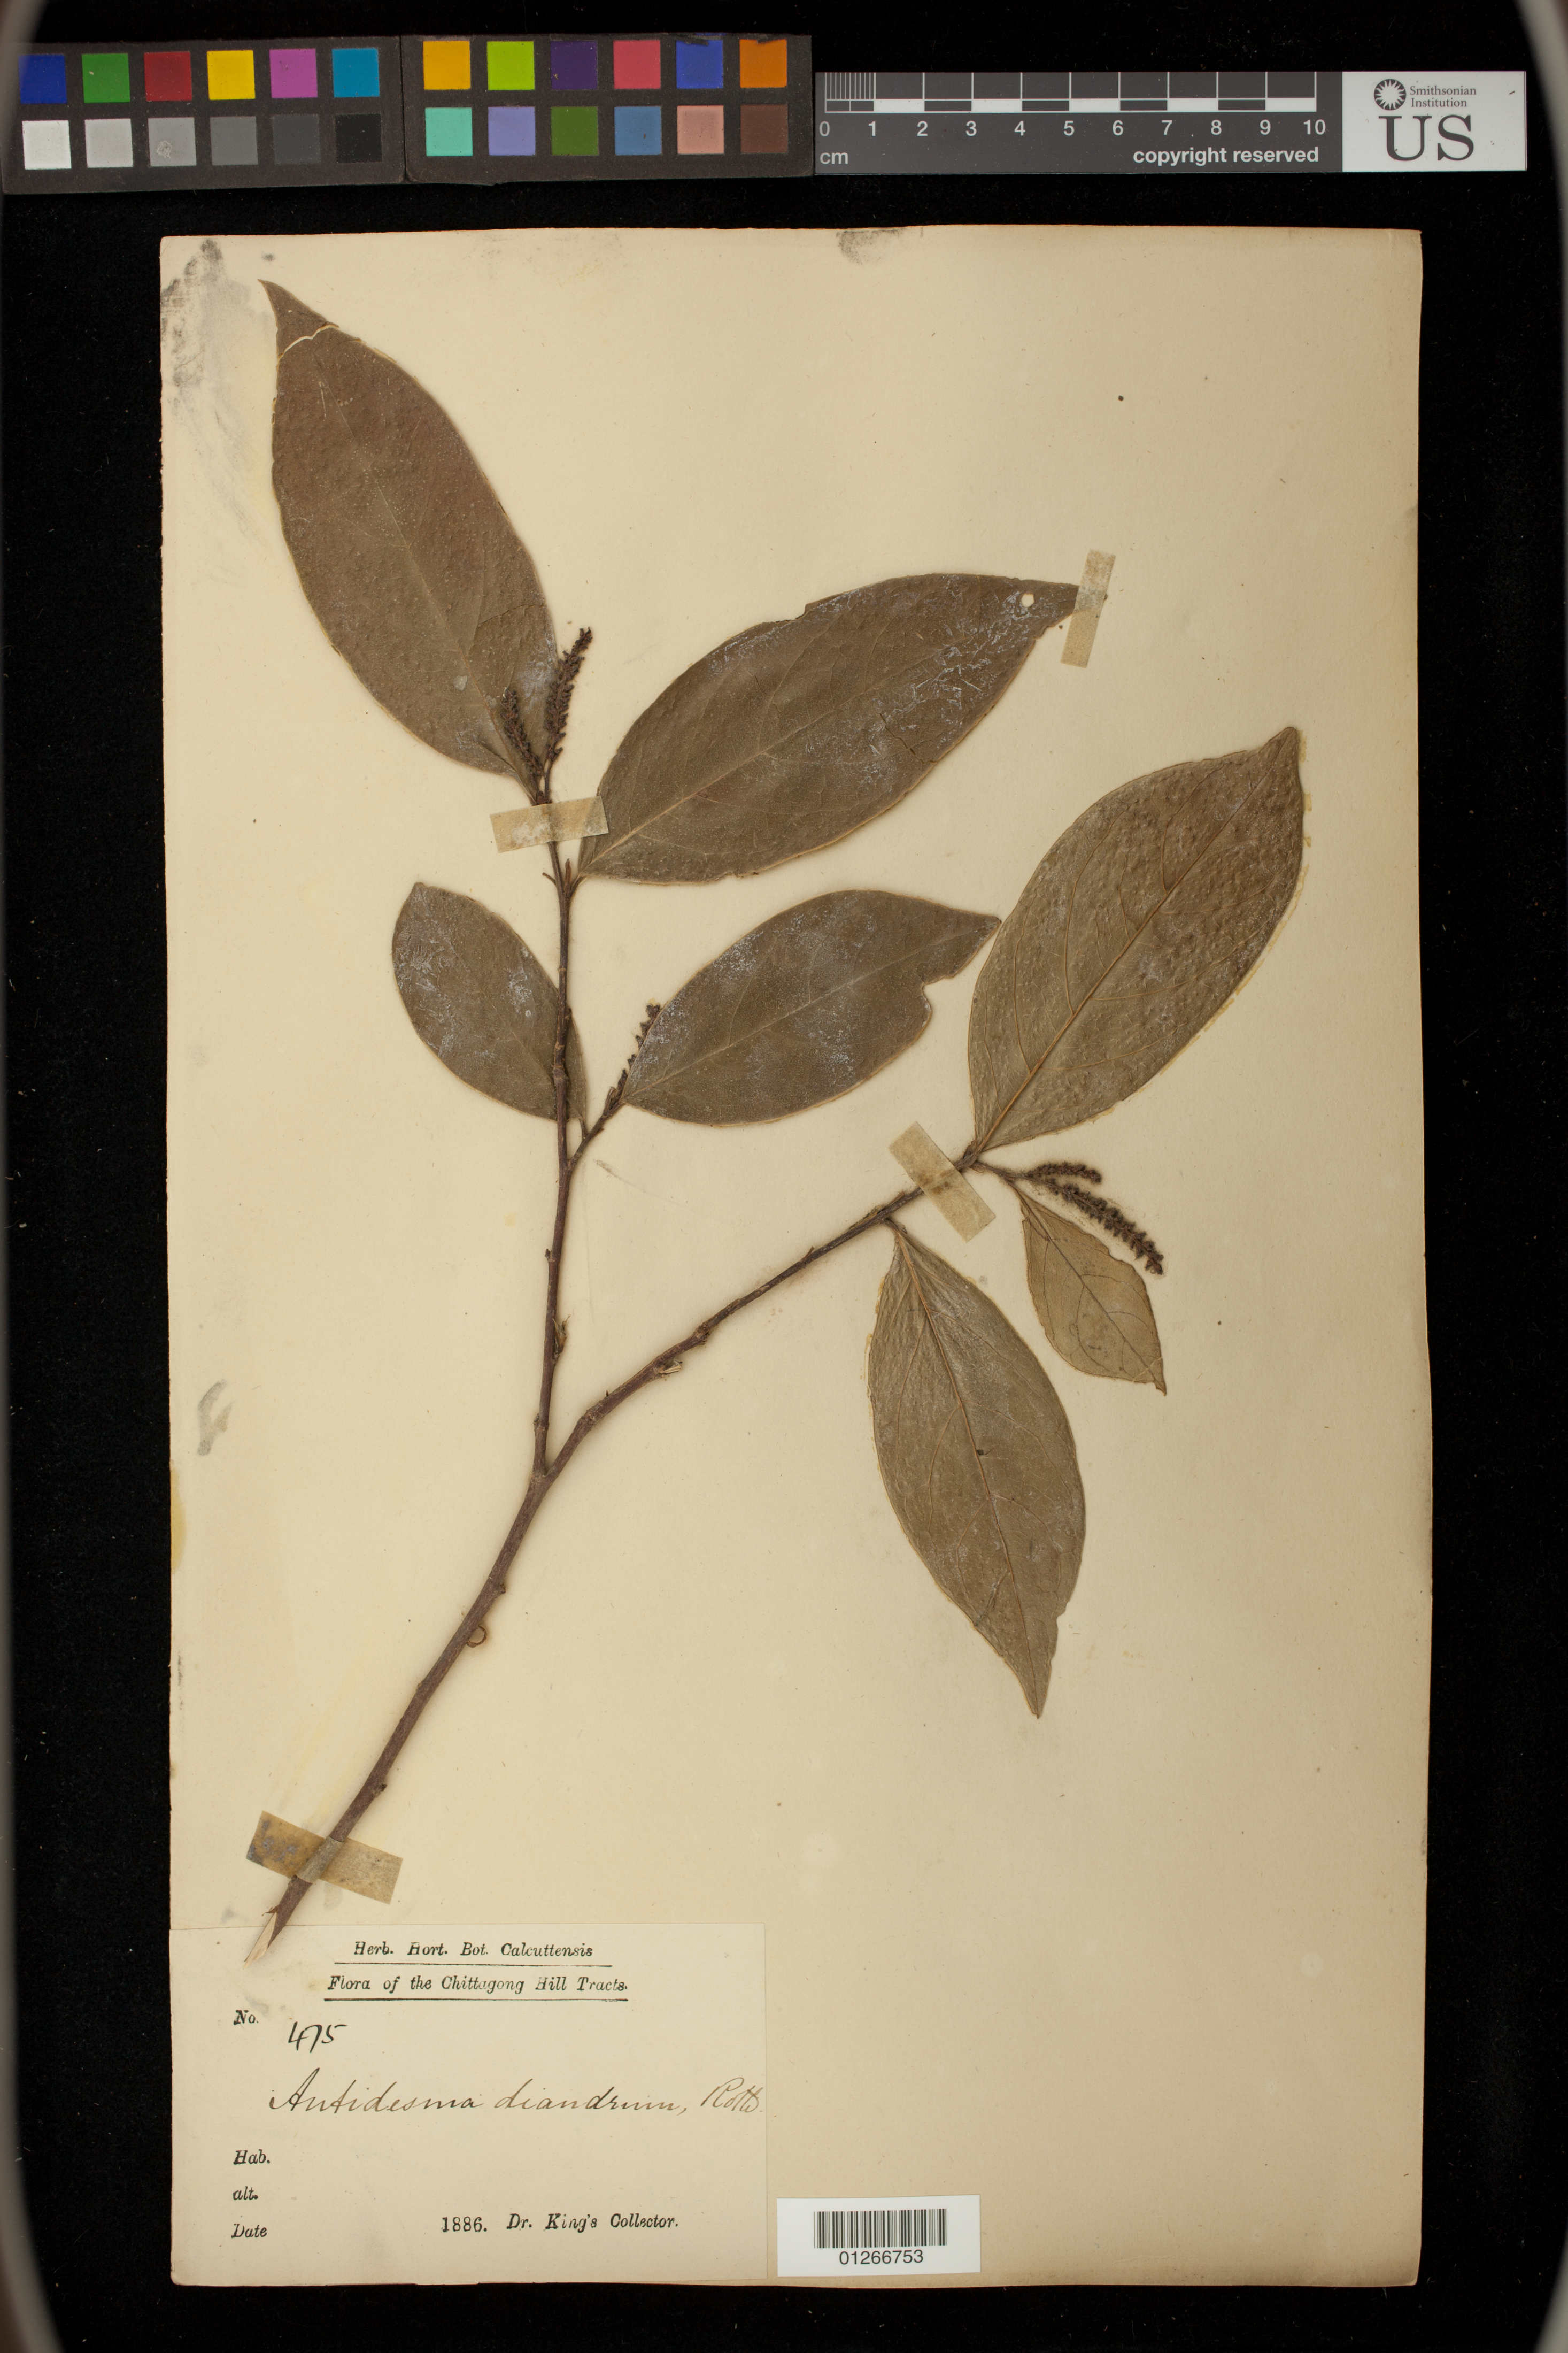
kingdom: Plantae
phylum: Tracheophyta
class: Magnoliopsida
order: Malpighiales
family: Phyllanthaceae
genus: Antidesma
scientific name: Antidesma acidum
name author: Retz.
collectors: Dr. King's collector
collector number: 475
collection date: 1886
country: Bangladesh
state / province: Barisal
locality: Chittagong Hill Tracts